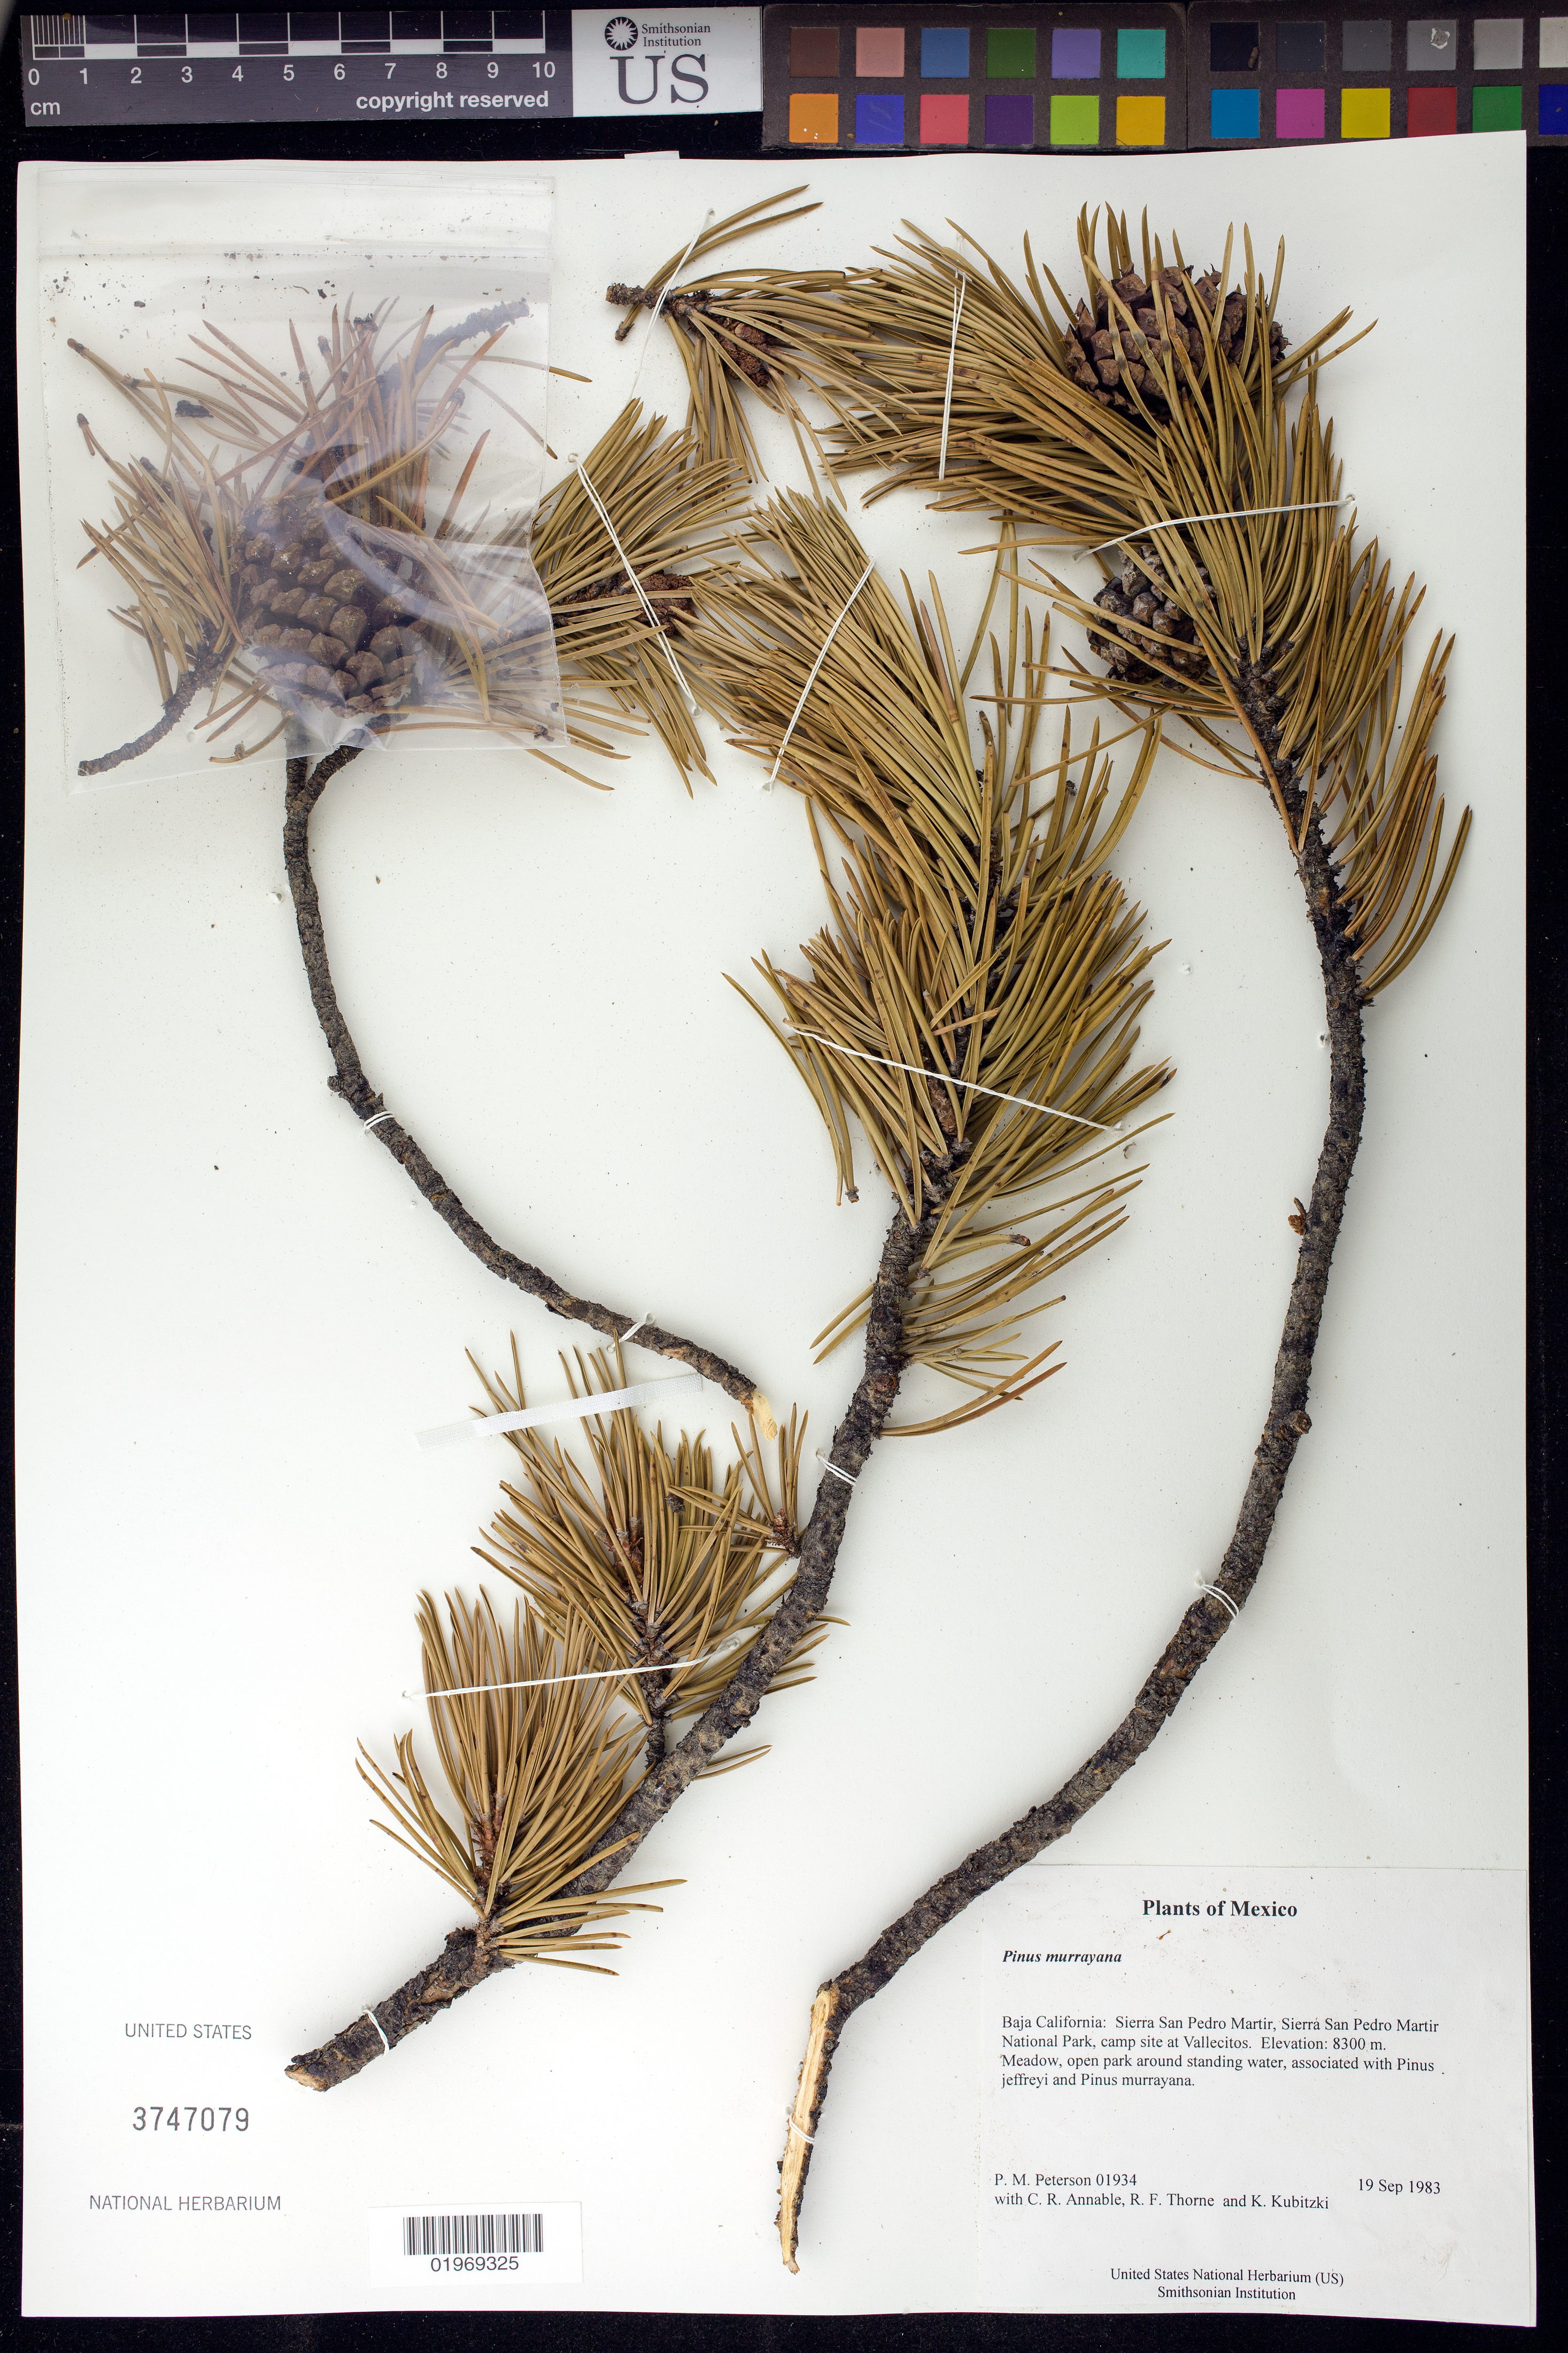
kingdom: Plantae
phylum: Tracheophyta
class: Pinopsida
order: Pinales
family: Pinaceae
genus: Pinus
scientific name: Pinus murrayana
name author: Balf.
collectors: P. M. Peterson, C. R. Annable, R. F. Thorne & K. Kubitzki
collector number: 01934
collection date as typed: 19 Sep 1983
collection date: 1983-09-19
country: Mexico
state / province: Baja California Norte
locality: Sierra San Pedro Martir, Sierra San Pedro Martir National Park, camp site at Vallecitos.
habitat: Meadow, open park around standing water, associated with Pinus jeffreyi and Pinus murrayana.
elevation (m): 8300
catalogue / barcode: US 3747079